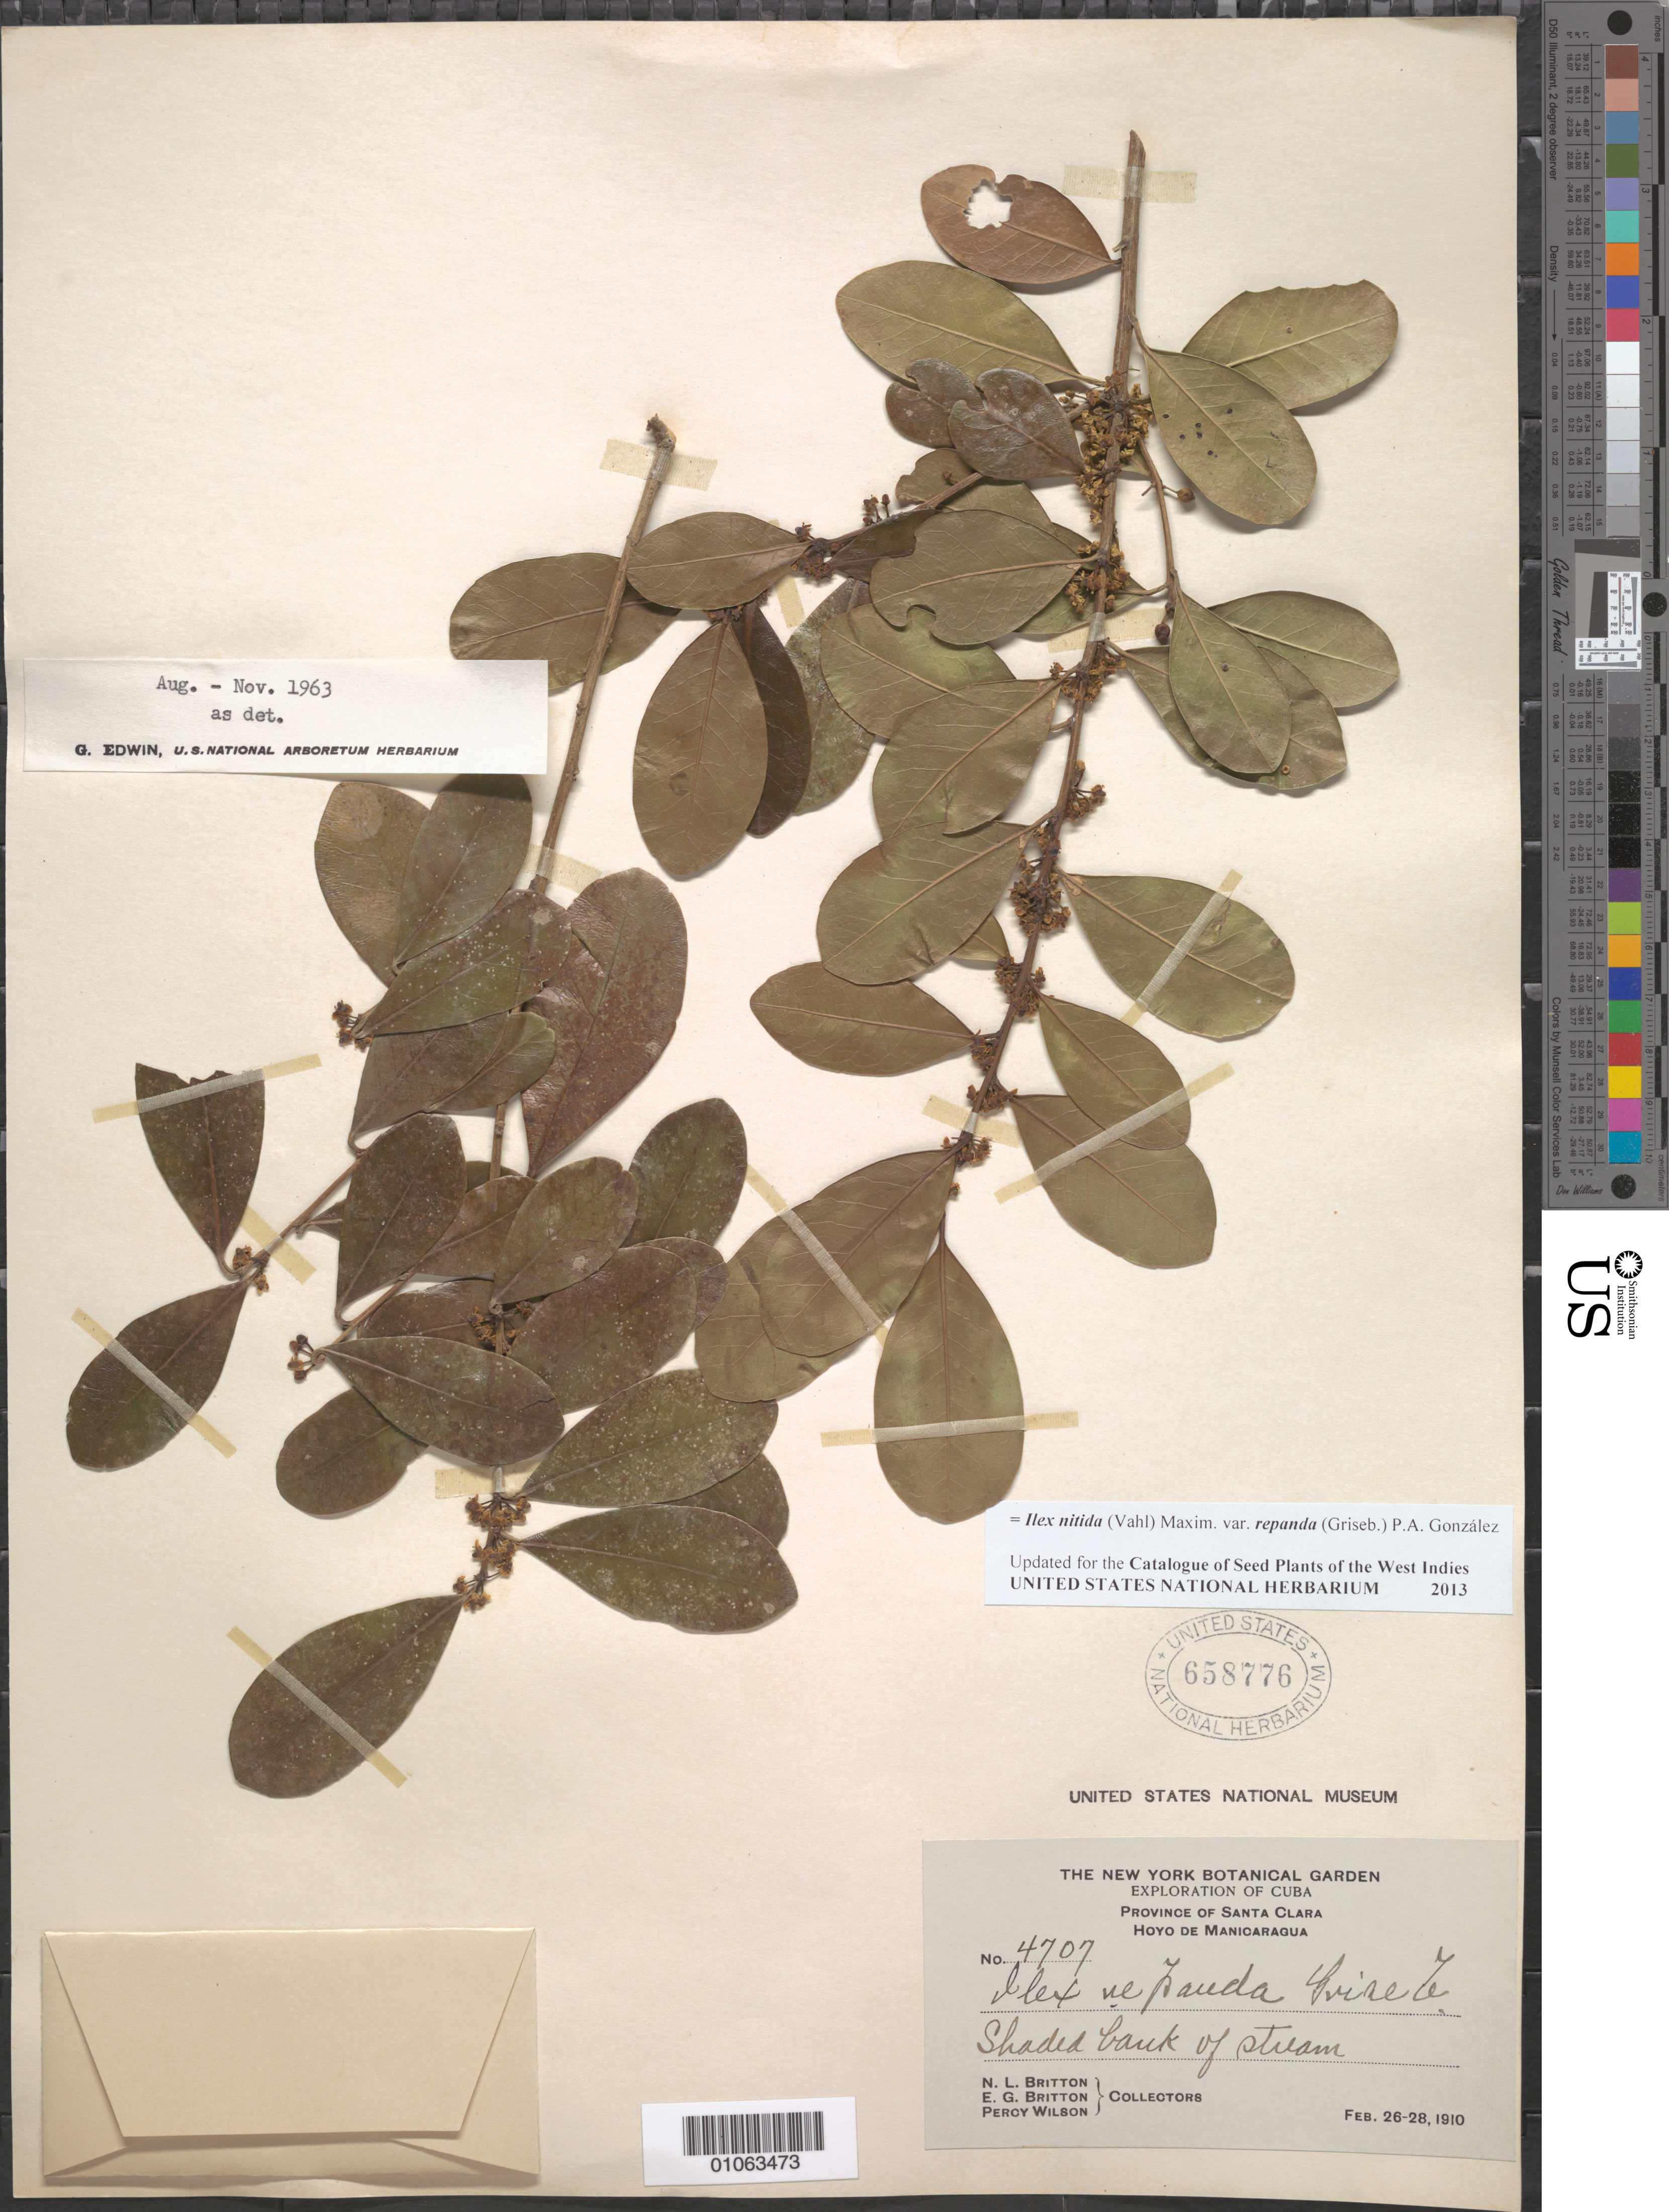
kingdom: Plantae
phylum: Tracheophyta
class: Magnoliopsida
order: Aquifoliales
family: Aquifoliaceae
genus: Ilex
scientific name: Ilex nitida var. repanda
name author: (Griseb.) P. A. González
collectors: N. Britton, E. G. Britton & P. Wilson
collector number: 4707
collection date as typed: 26 Feb 1910 to 28 Feb 1910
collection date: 1910-02-26/1910-02-28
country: Cuba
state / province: Villa Clara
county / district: Santa Clara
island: Cuba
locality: Hoyo de Manicaragua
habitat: Shaded bank of stream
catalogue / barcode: US 658776